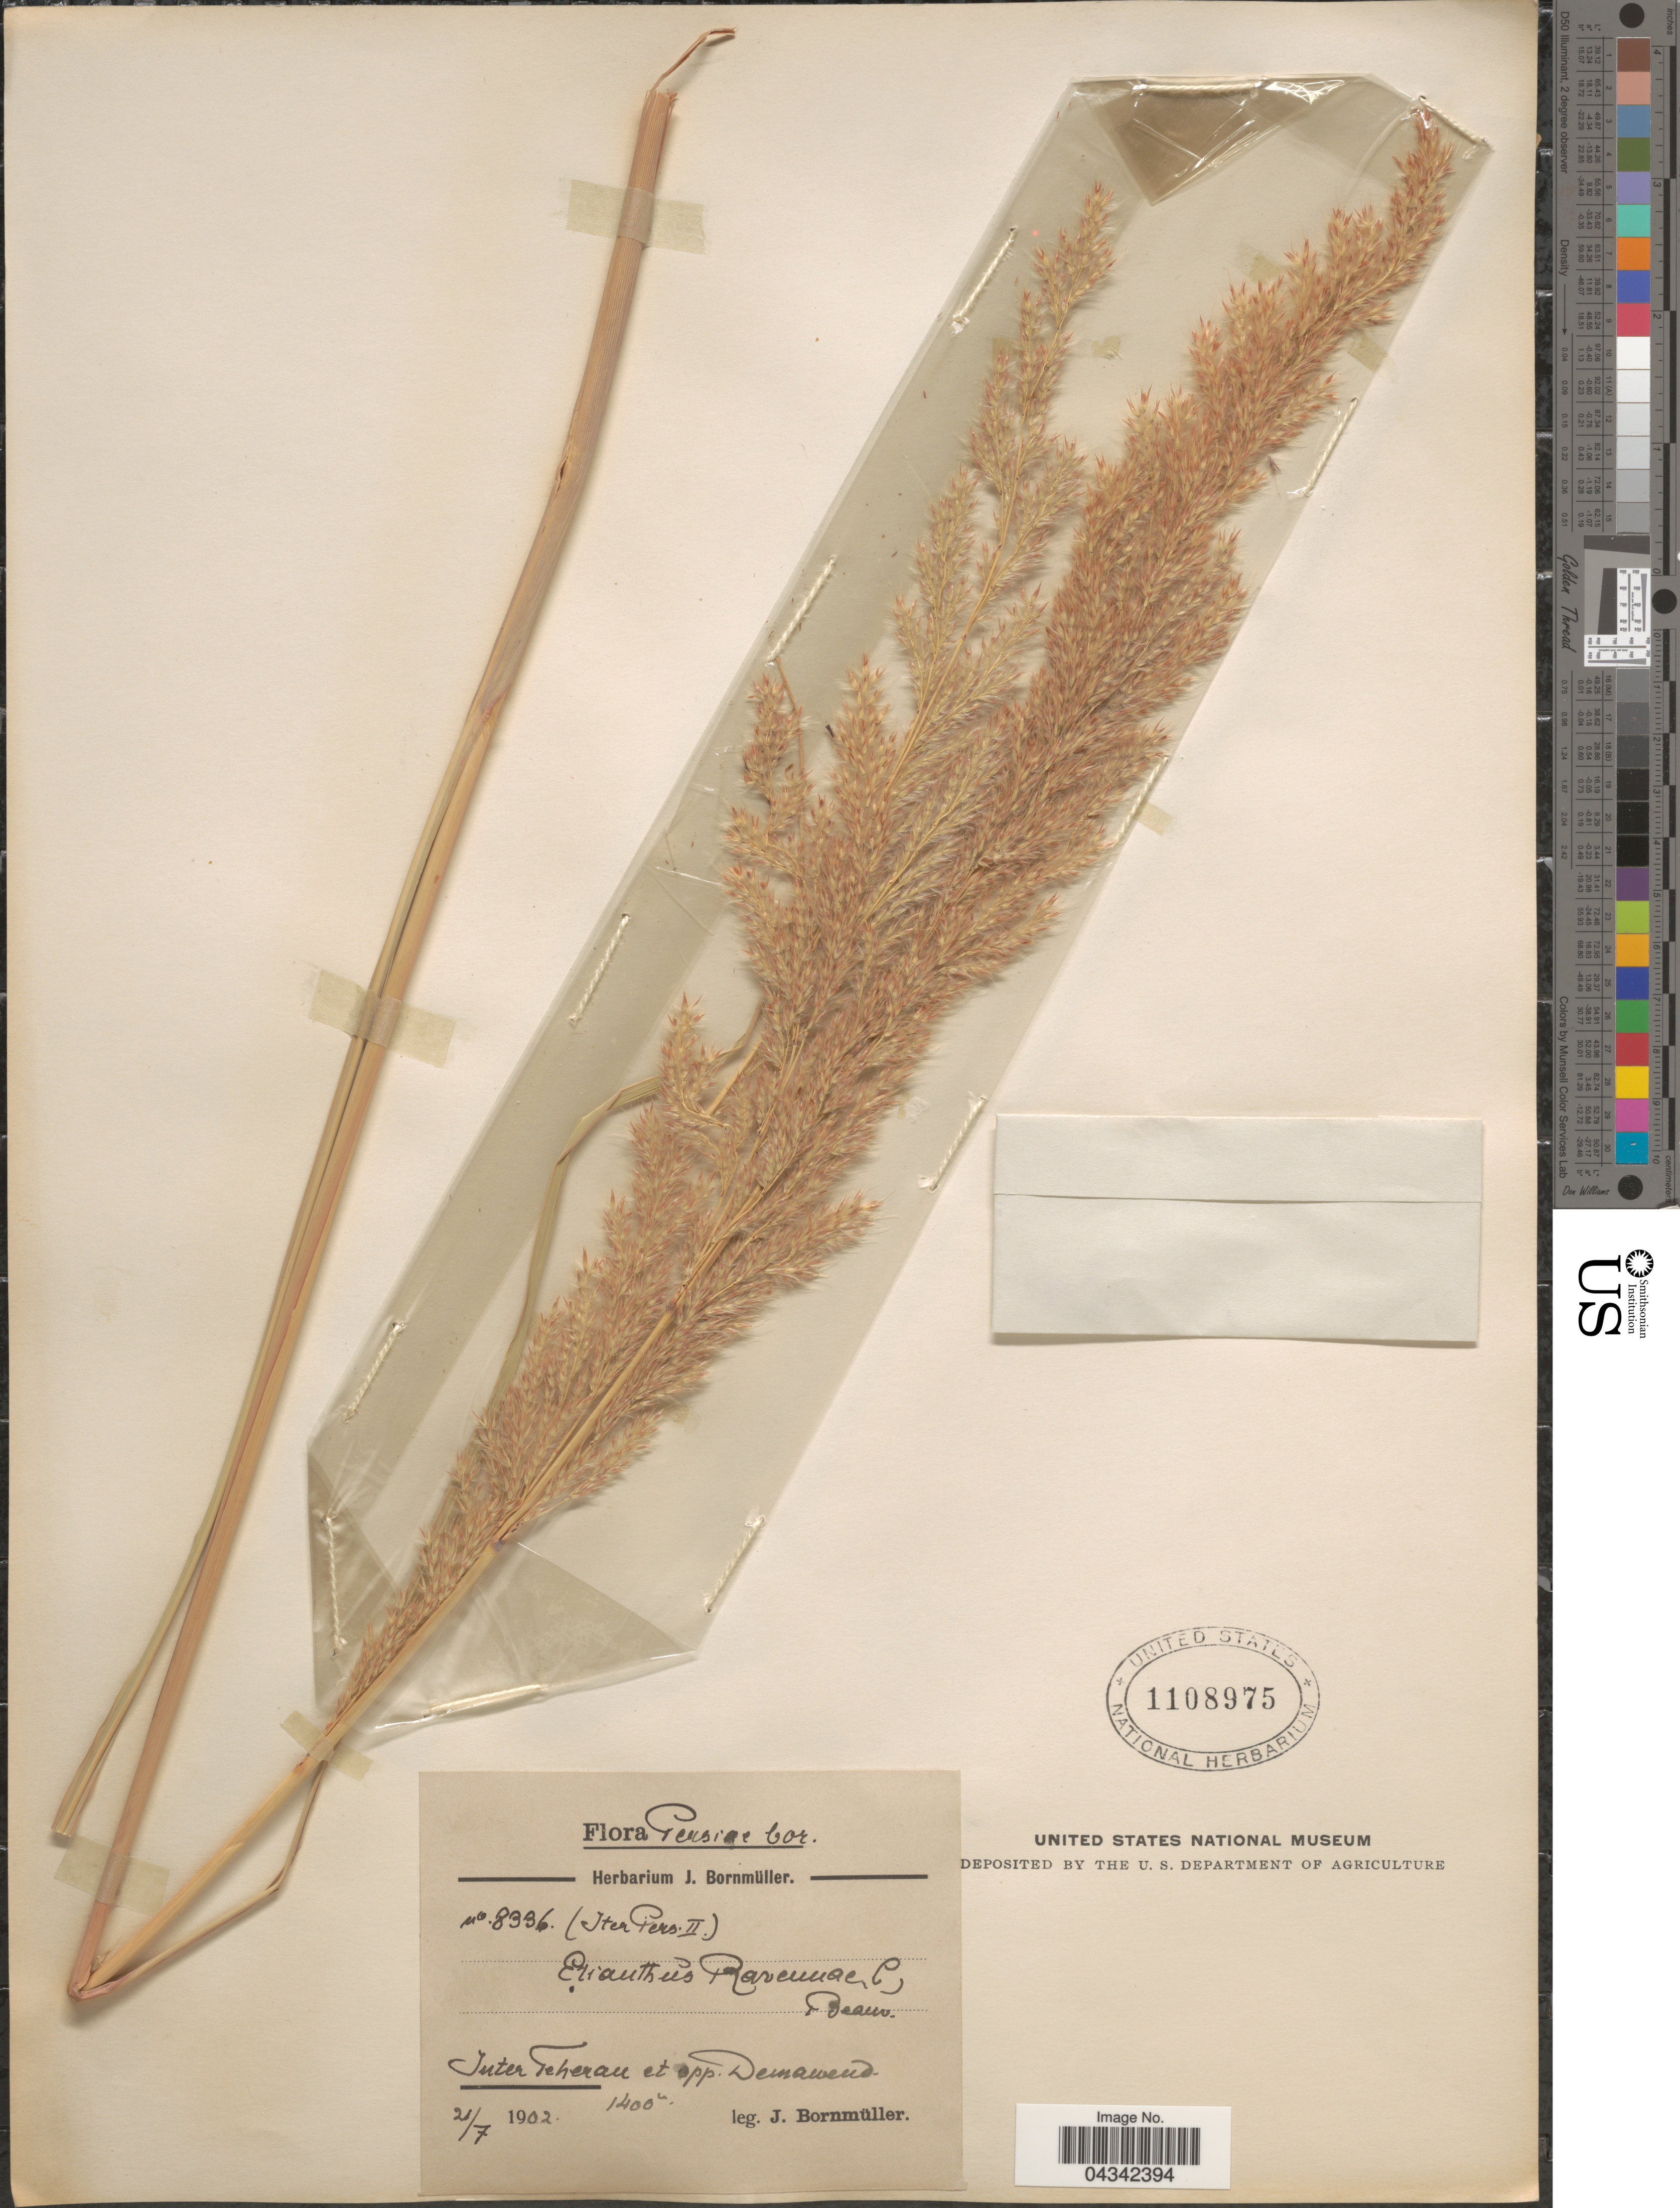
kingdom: Plantae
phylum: Tracheophyta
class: Liliopsida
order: Poales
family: Poaceae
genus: Tripidium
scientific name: Tripidium ravennae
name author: (L.) H. Scholz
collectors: J. Bornmüller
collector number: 8336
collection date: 1902-07-21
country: Iran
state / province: Tehran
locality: Persiae bor. Inter Teheran et opp. Demawend [interpreted].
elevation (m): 1400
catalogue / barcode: US 1108975